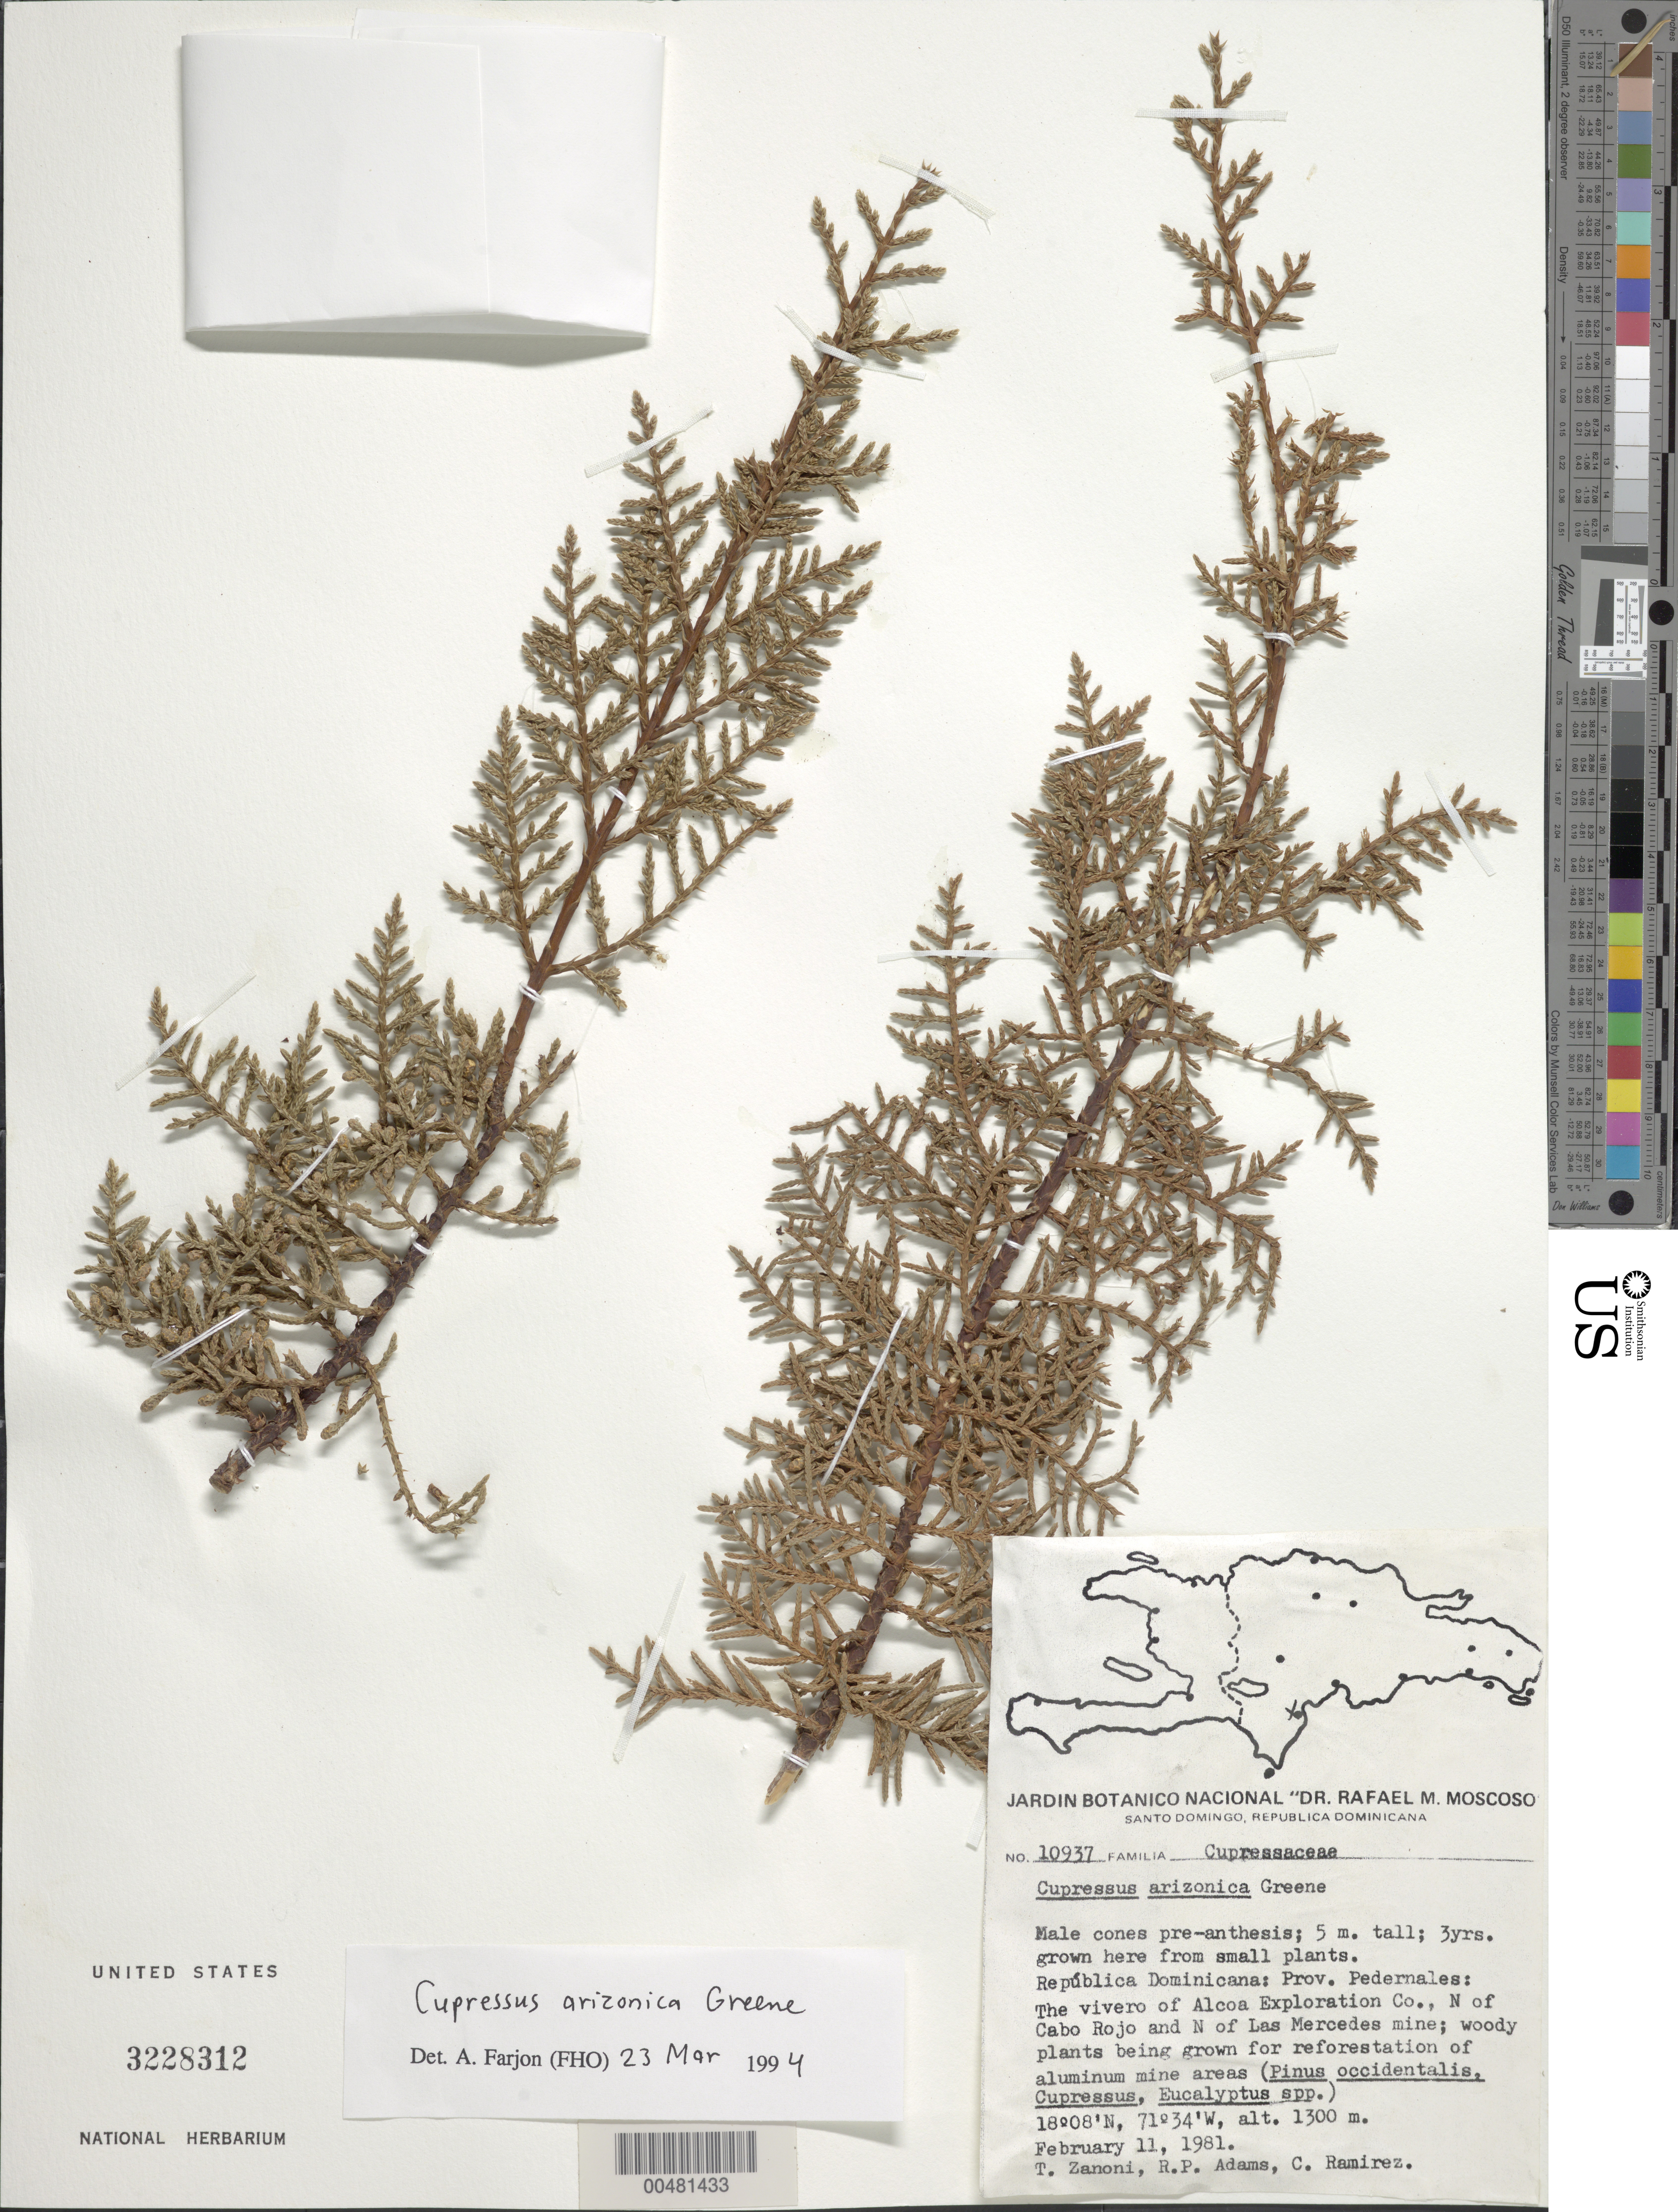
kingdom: Plantae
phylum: Tracheophyta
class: Pinopsida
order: Pinales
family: Cupressaceae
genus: Hesperocyparis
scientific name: Hesperocyparis arizonica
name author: (Greene) Bartel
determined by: (US) Smithsonian Institution - National Museum of Natural History - Department of Botany (UNITED STATES)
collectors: T. A. Zanoni, R. P. Adams & C. Ramirez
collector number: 10937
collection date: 1981-02-11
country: Dominican Republic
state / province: Pedernales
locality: Vivero of Alcoa Exploratiion Co., N of Cabo Rojo and of Las Mercedes Mine.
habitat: Woody plants being grown for reforestation of aluminum mine areas (Pinus occidentalis, Cupressus, Eucalyptus spp.)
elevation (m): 1300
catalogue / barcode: US 3228312